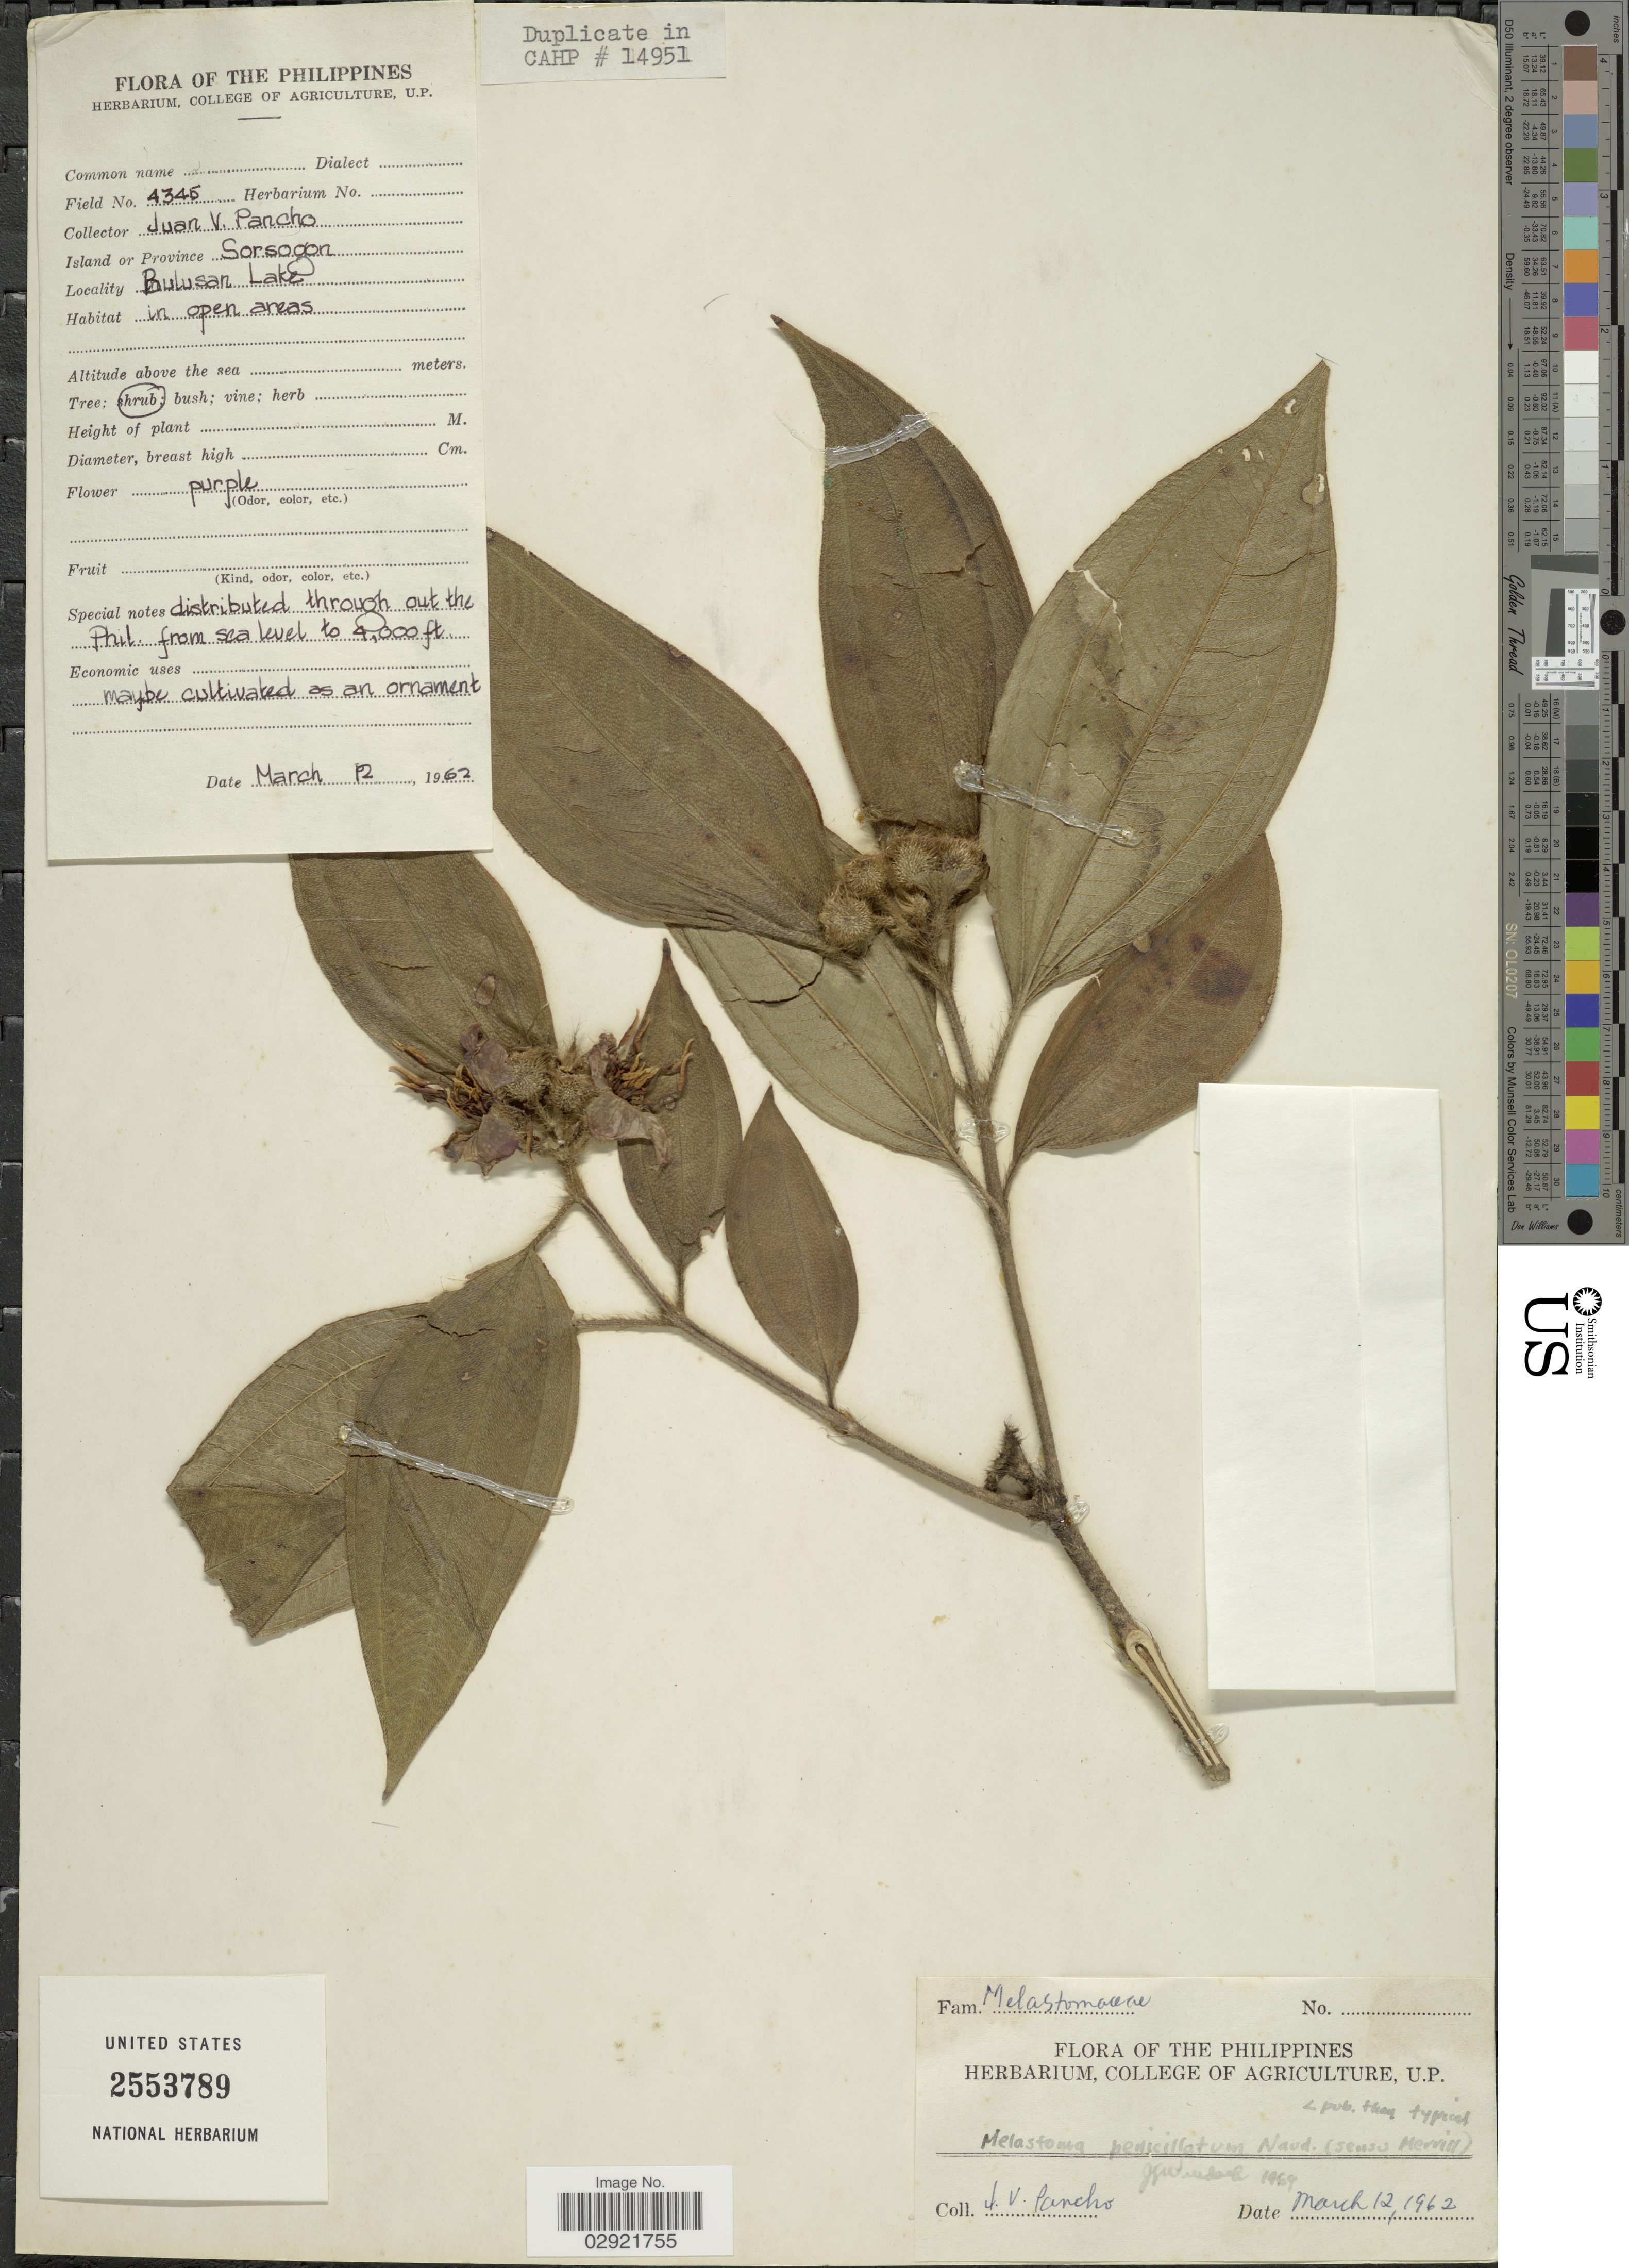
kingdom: Plantae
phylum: Tracheophyta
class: Magnoliopsida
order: Myrtales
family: Melastomataceae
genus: Melastoma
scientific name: Melastoma crinitum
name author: Roxb.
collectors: J. Pancho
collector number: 4345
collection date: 1962-03-12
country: Philippines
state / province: Bicol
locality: Island or Province Sorsogon. Bulusan Lake.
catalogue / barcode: US 2553789